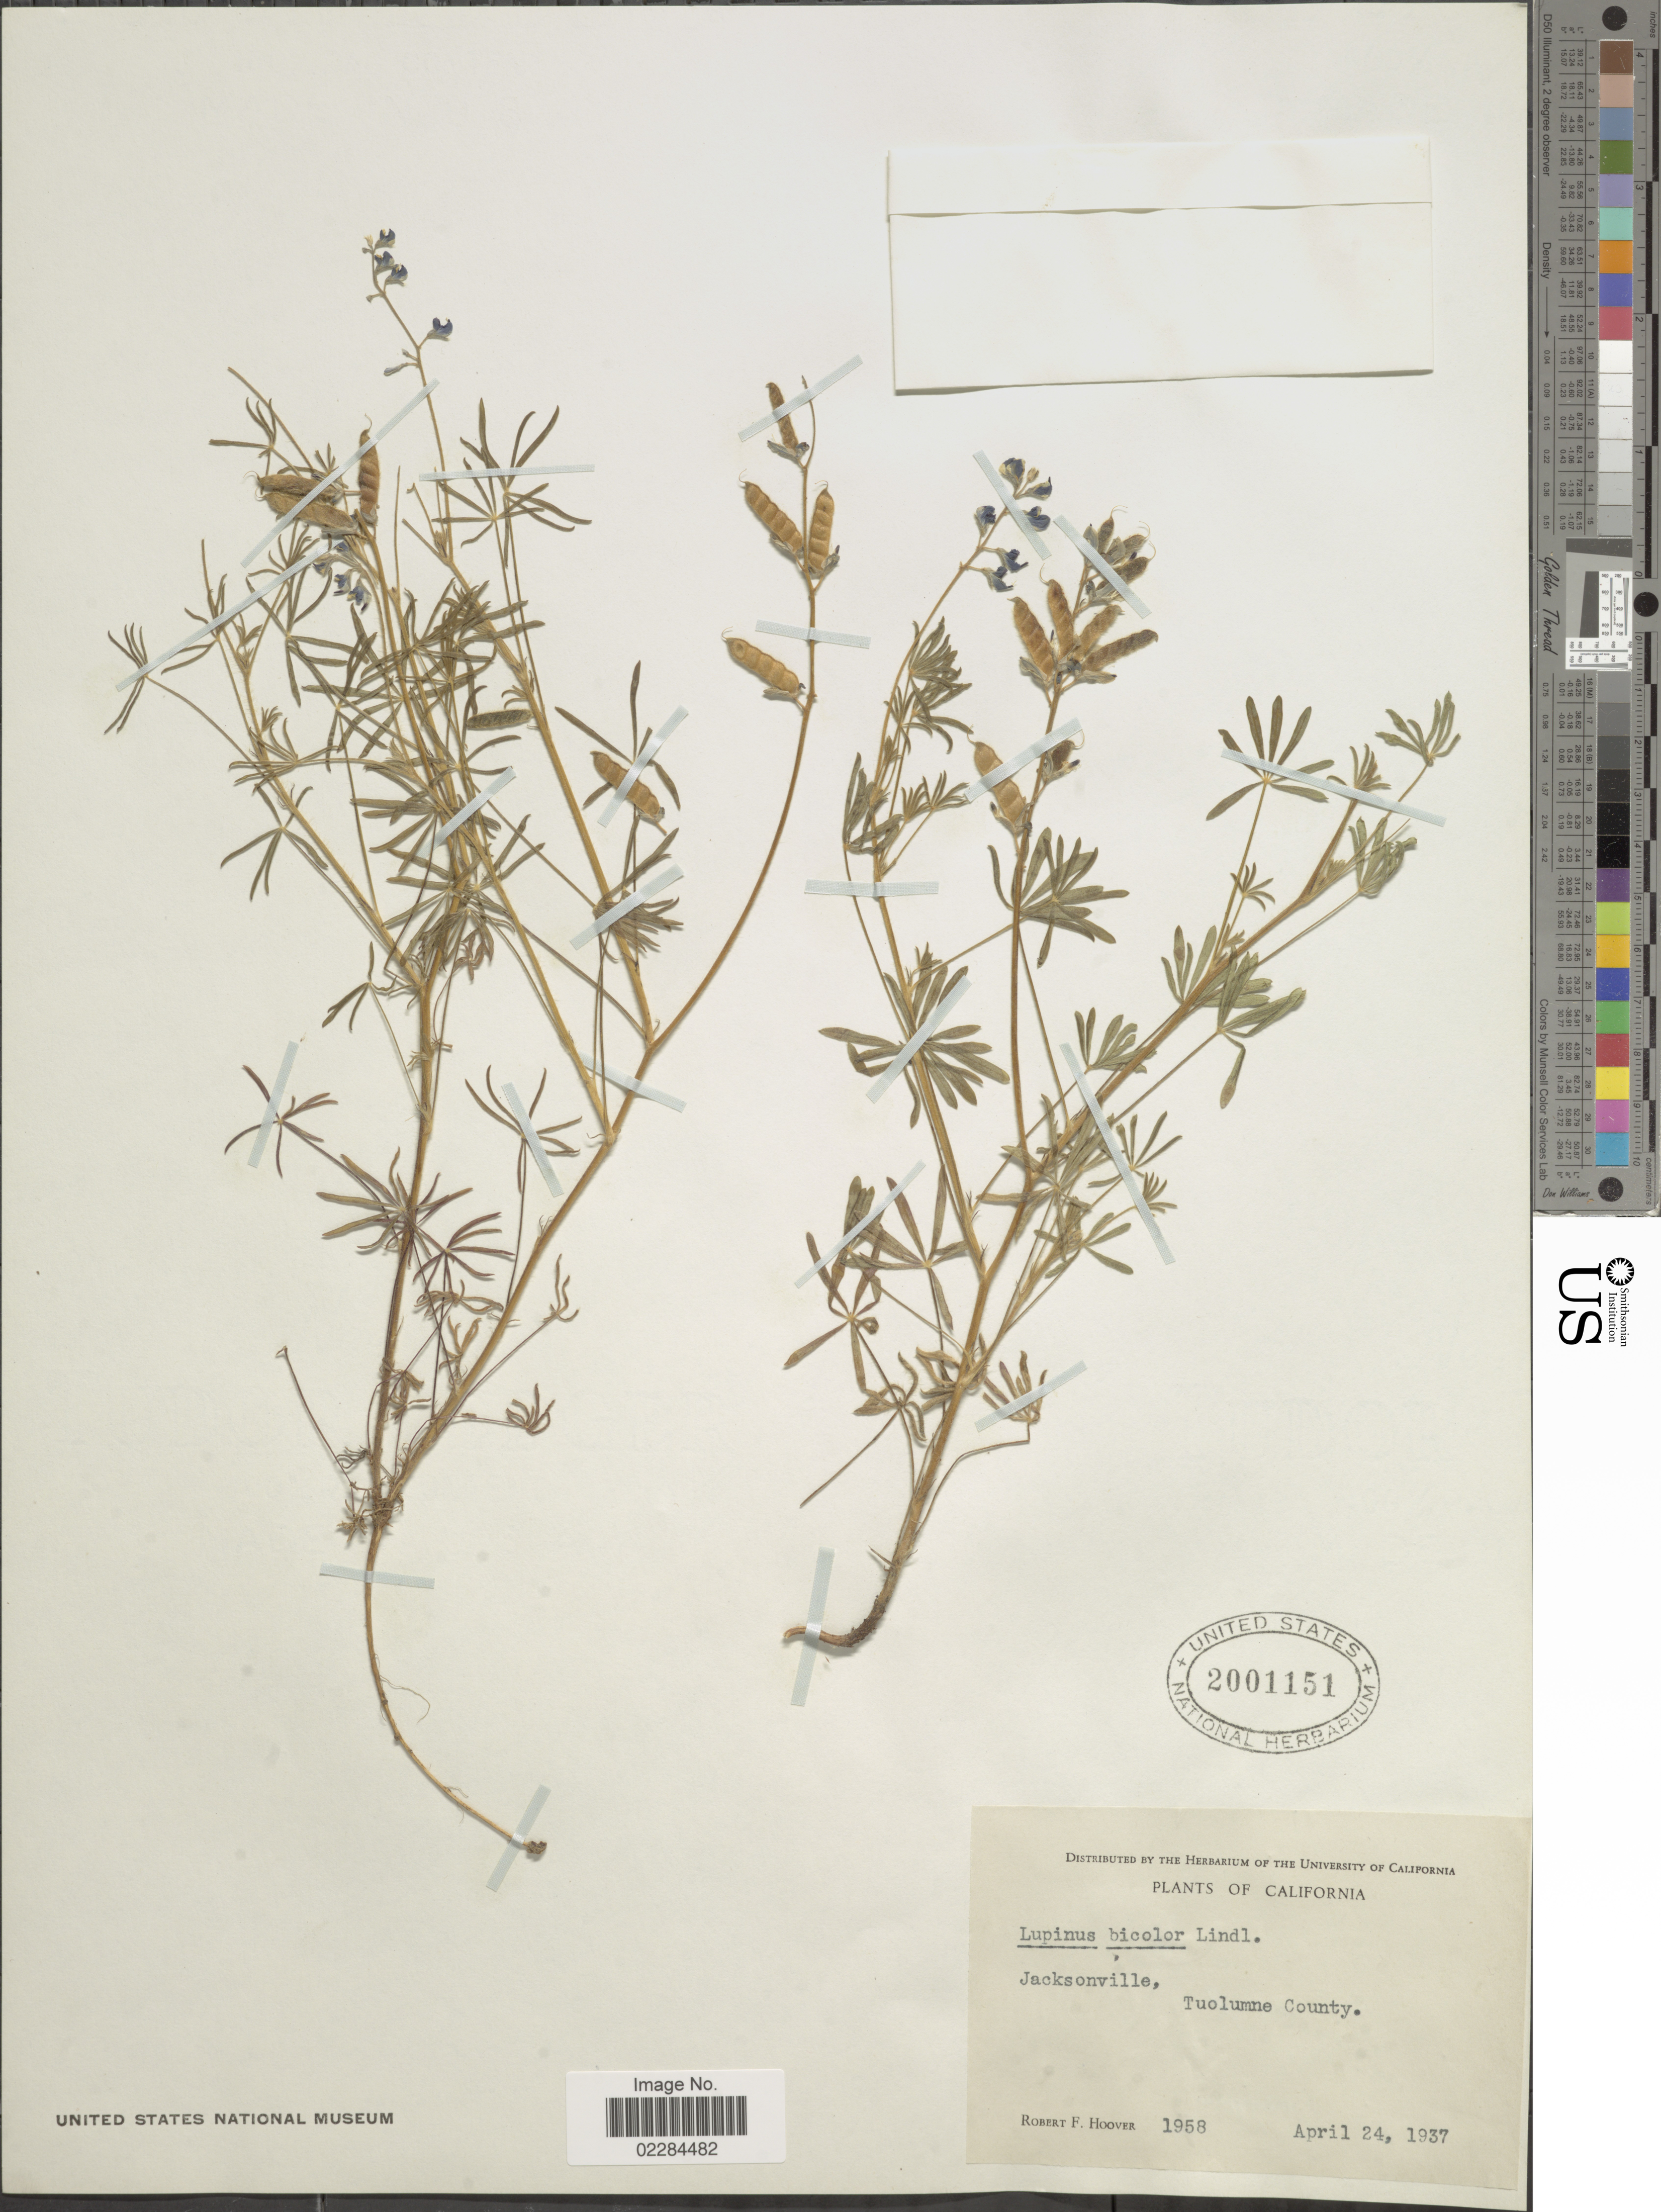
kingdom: Plantae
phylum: Tracheophyta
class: Magnoliopsida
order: Fabales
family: Fabaceae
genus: Lupinus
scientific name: Lupinus bicolor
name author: Lindl.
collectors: R. F. Hoover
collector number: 1958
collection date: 1937-04-24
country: United States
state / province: California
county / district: Tuolumne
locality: Jacksonville, Tuolumne County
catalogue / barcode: US 2001151